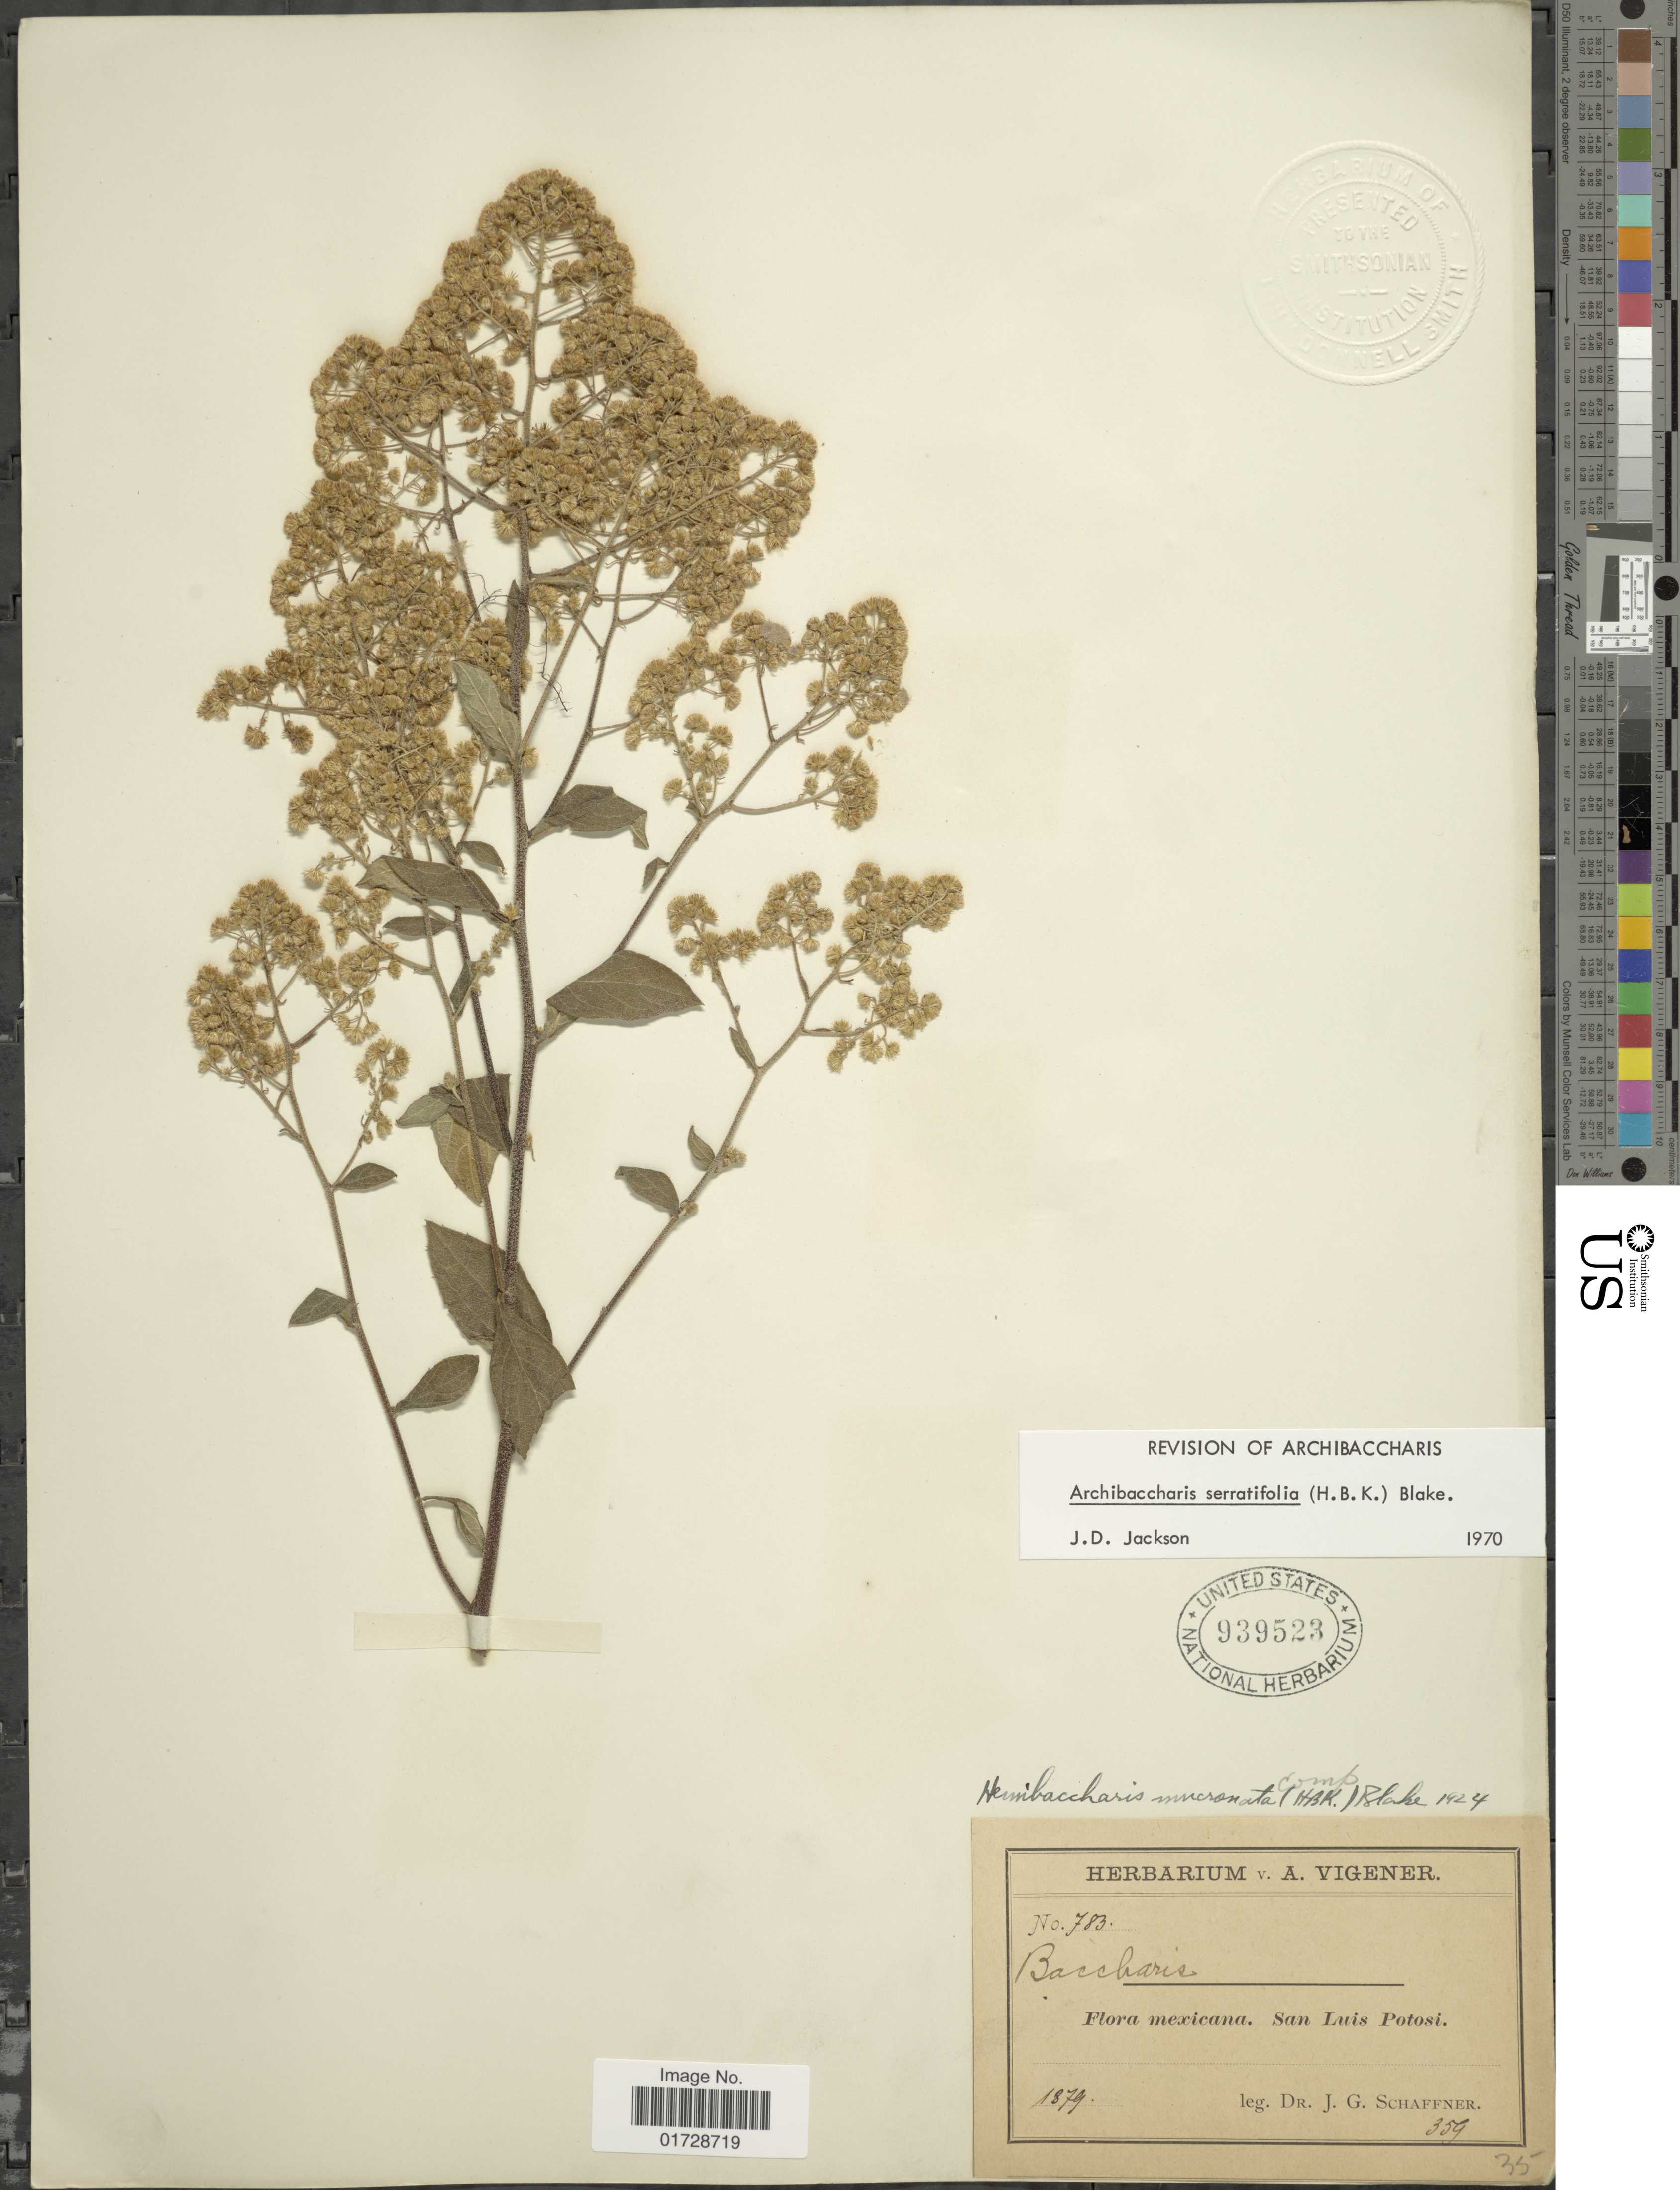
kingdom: Plantae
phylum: Tracheophyta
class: Magnoliopsida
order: Asterales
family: Asteraceae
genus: Archibaccharis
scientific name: Archibaccharis serratifolia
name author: (Kunth) S.F. Blake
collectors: J. G. Schaffner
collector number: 783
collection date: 1879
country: Mexico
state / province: San Luis Potosí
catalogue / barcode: US 939523